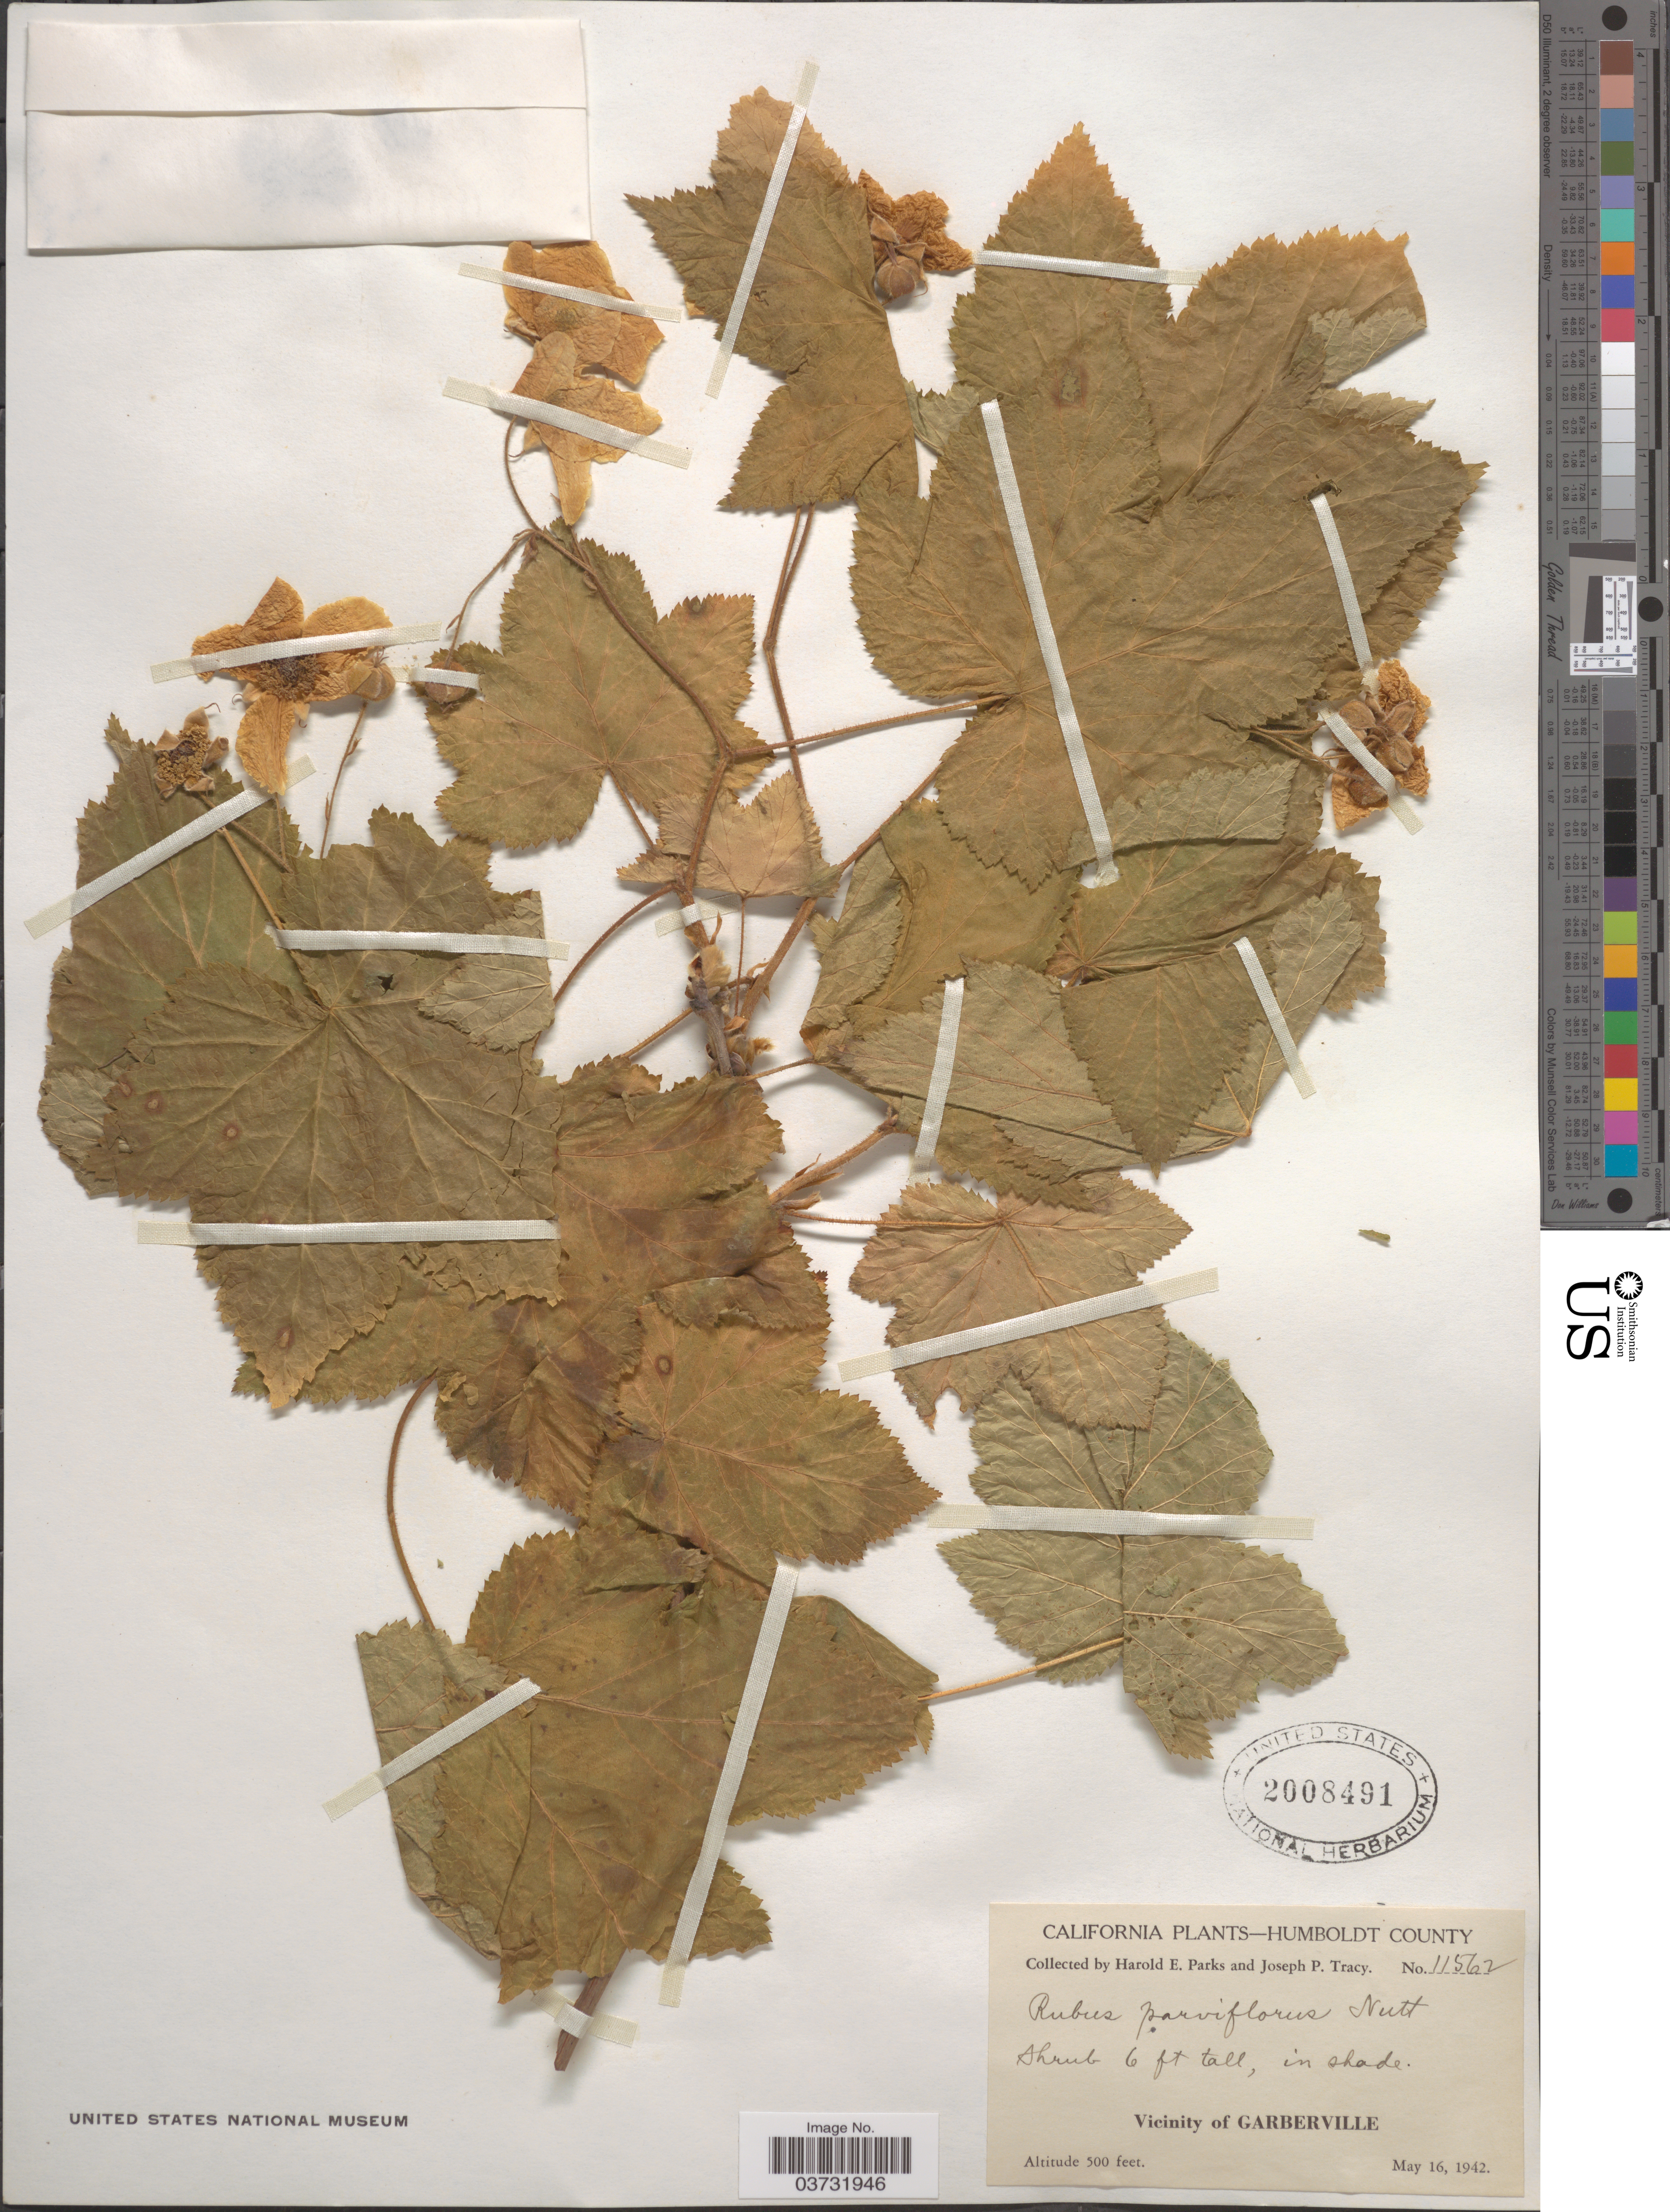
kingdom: Plantae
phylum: Tracheophyta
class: Magnoliopsida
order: Rosales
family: Rosaceae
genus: Rubus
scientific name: Rubus parviflorus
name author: Nutt.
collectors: H. E. Parks & J. Tracy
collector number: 11562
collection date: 1942-05-16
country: United States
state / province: California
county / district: Humboldt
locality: Humboldt County. vicinity of Garberville.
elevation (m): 152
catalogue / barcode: US 2008491